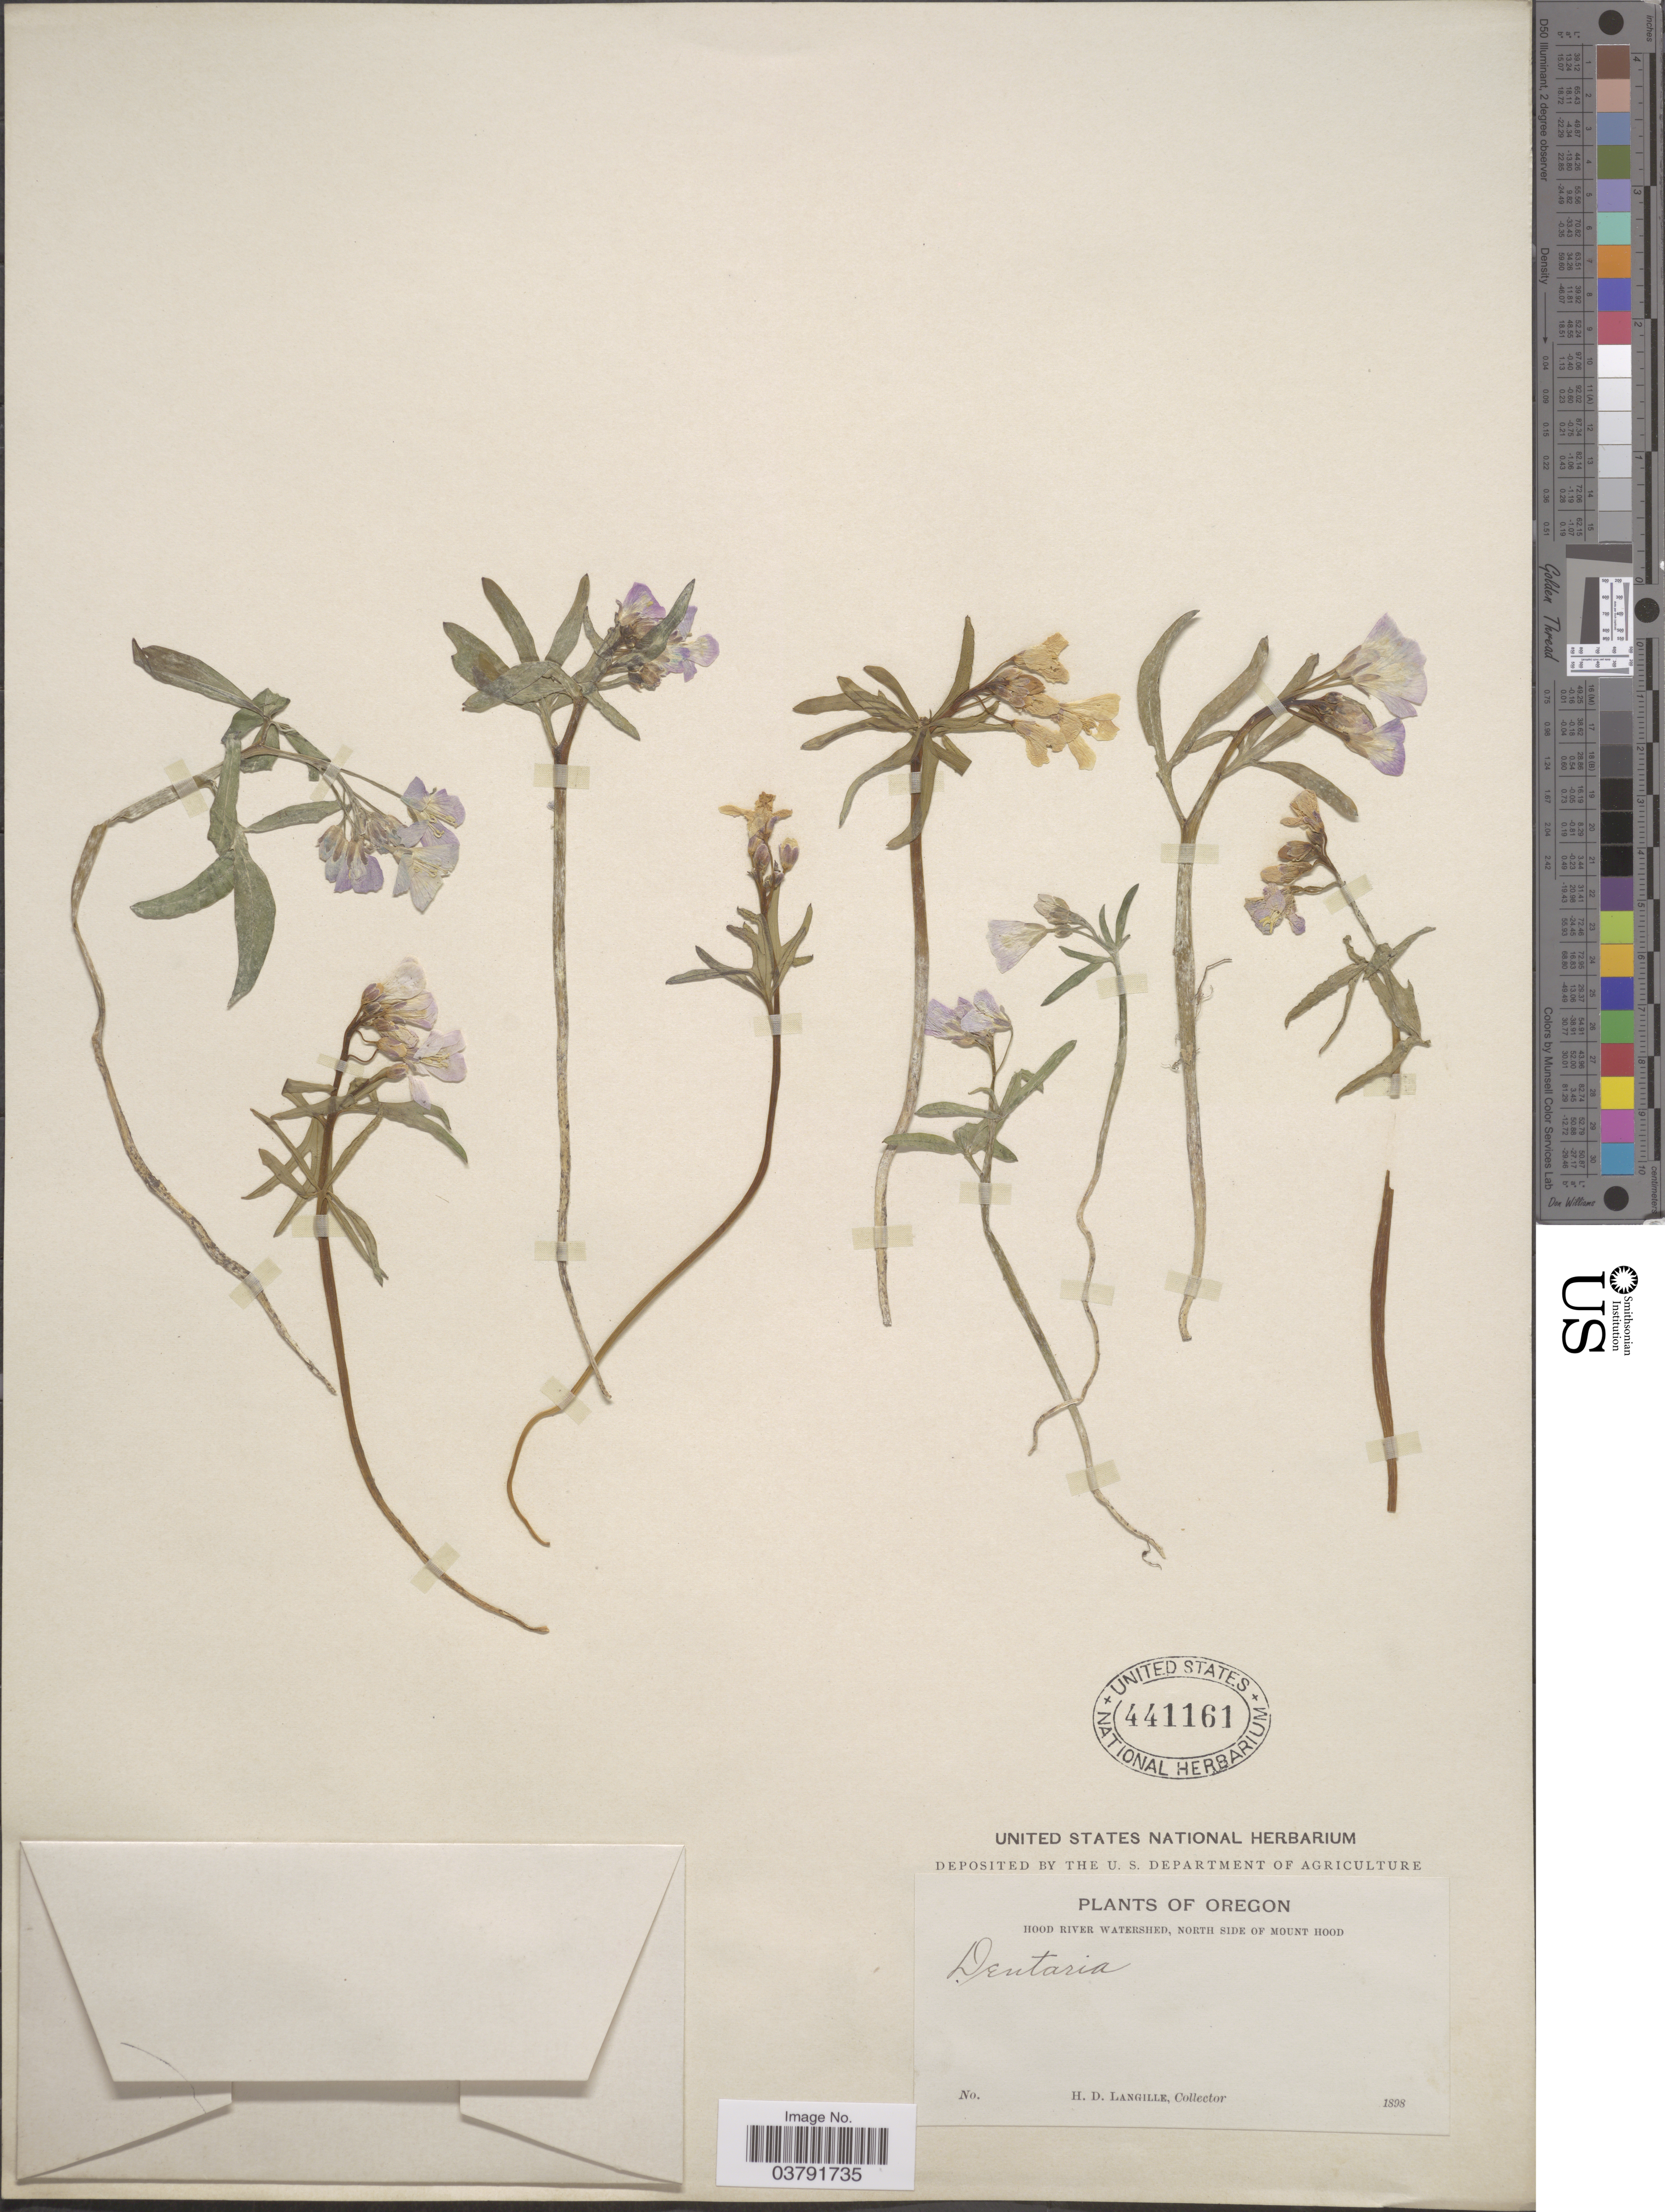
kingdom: Plantae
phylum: Tracheophyta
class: Magnoliopsida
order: Brassicales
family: Brassicaceae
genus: Dentaria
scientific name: Dentaria sp.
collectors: H. Langille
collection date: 1898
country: United States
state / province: Oregon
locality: Hood River Watershed, North Side of Mount Hood.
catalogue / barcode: US 441161